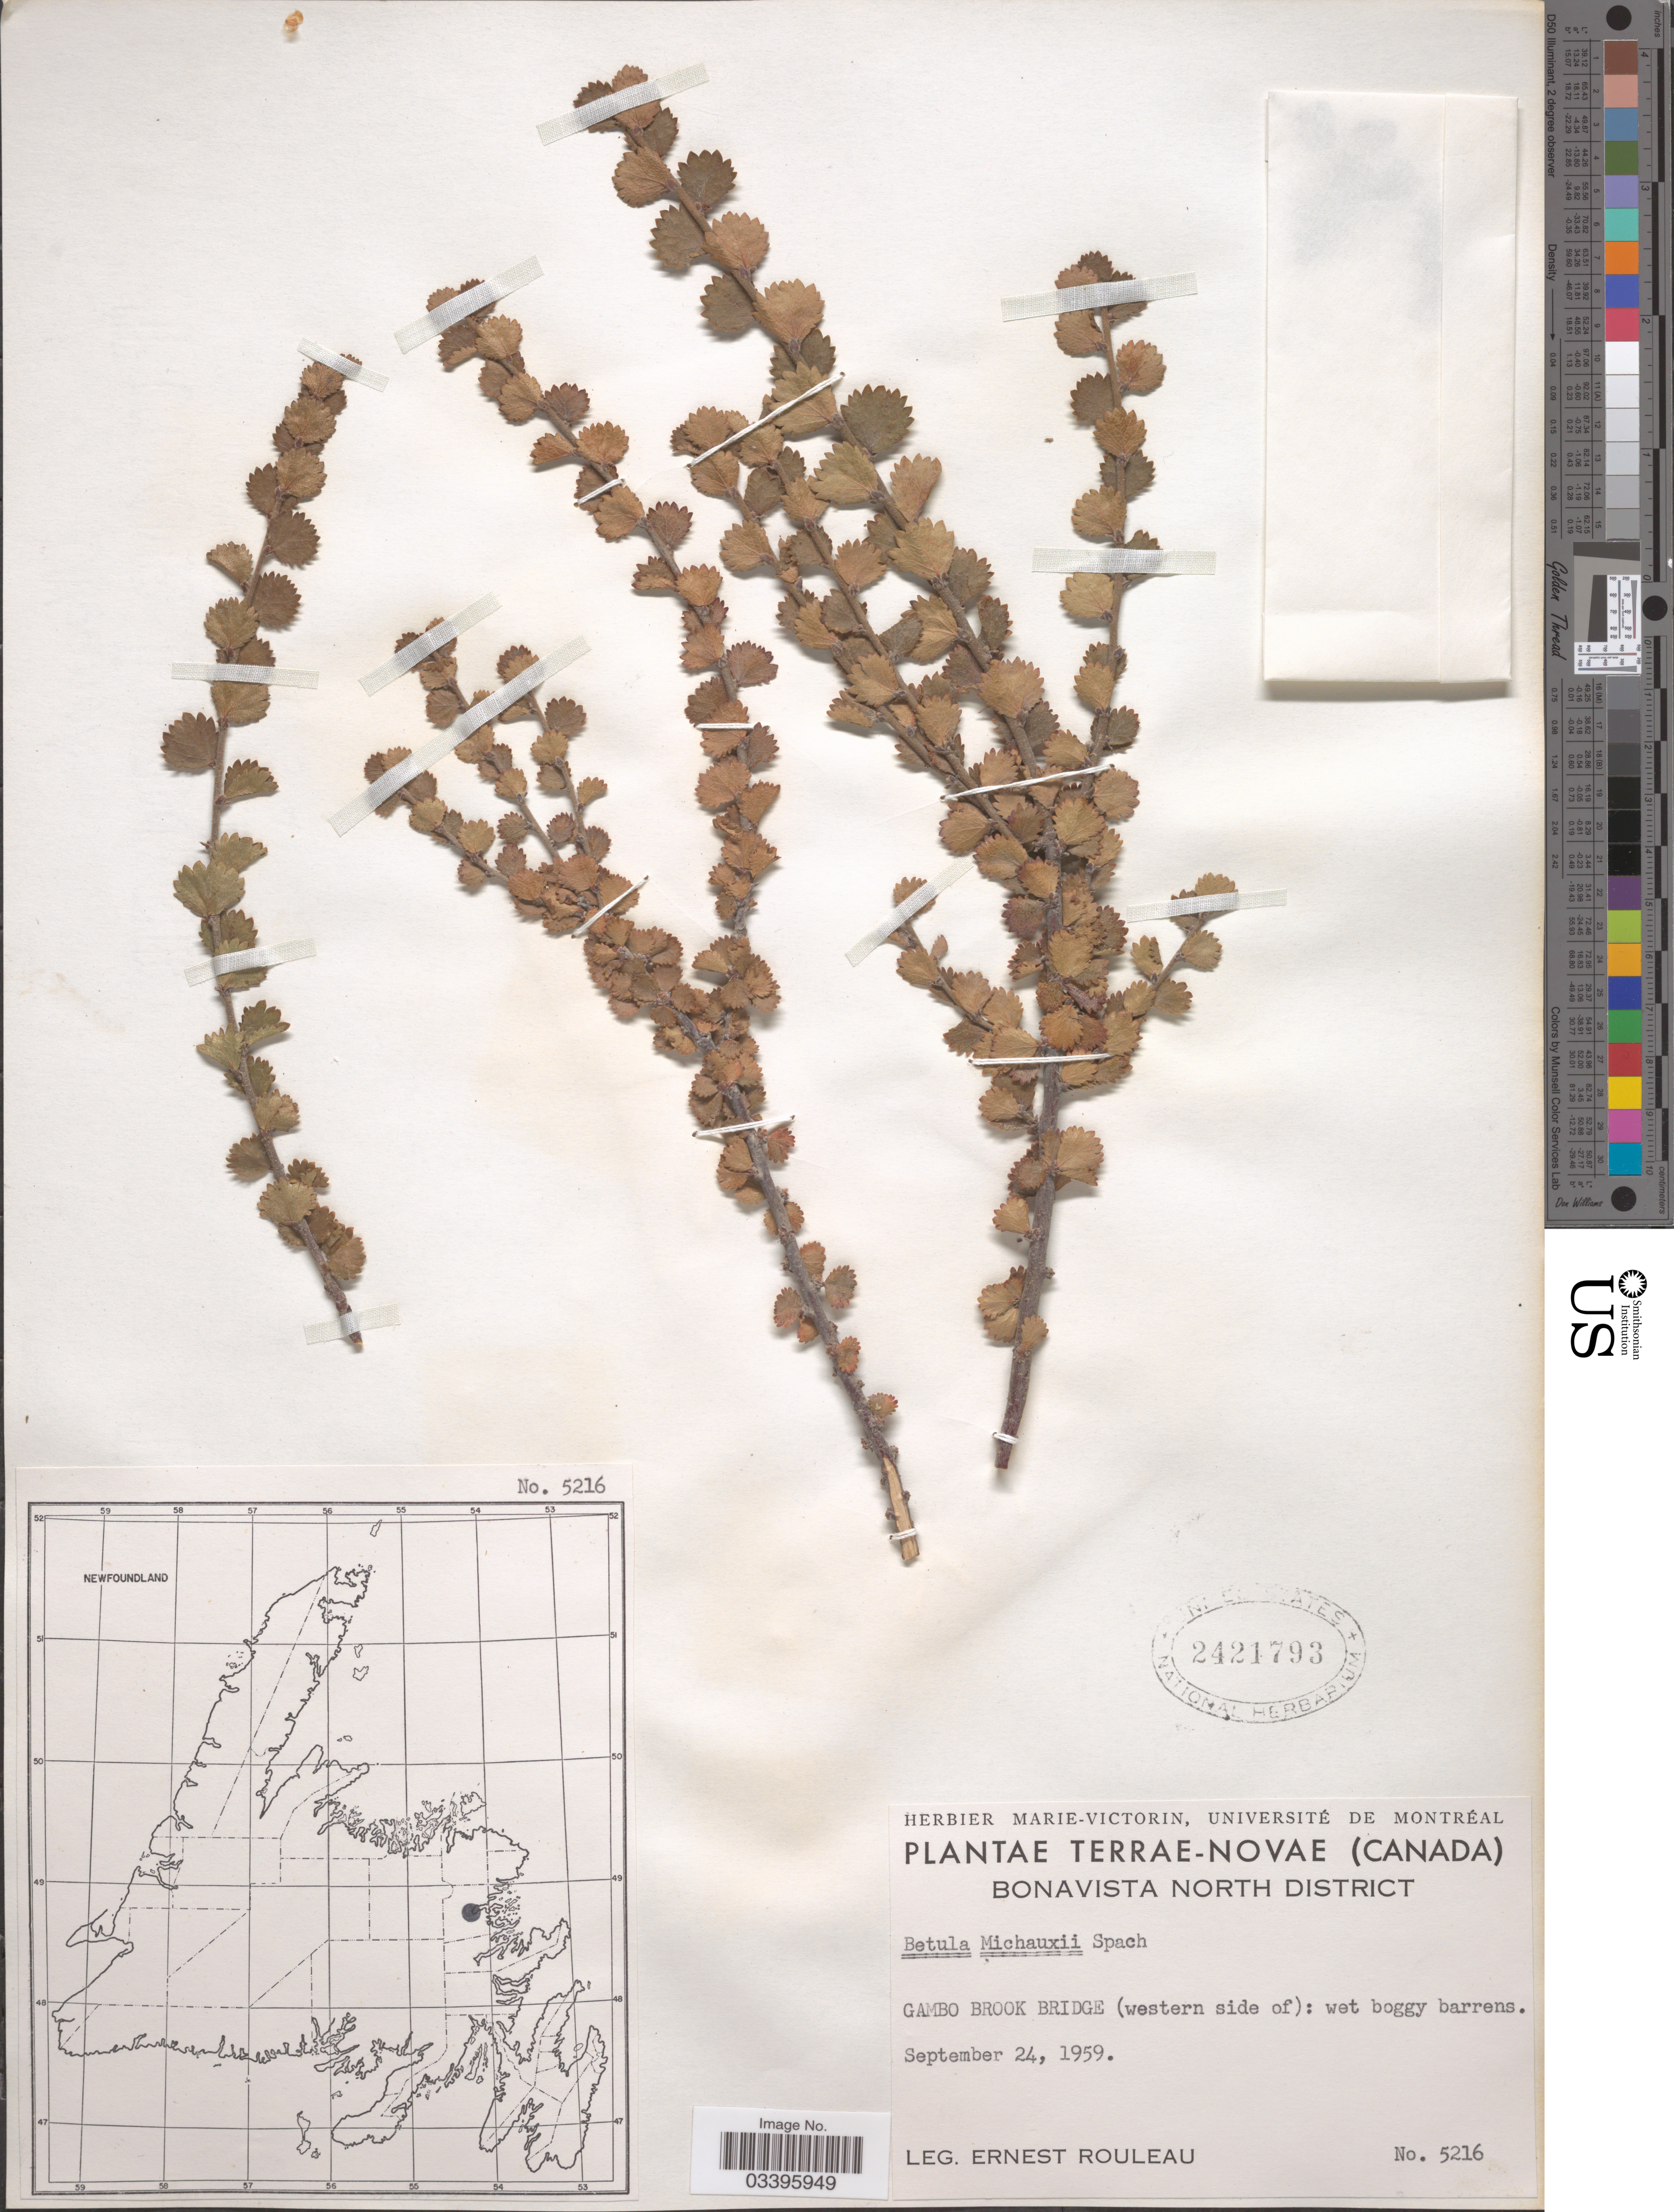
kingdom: Plantae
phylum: Tracheophyta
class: Magnoliopsida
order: Fagales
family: Betulaceae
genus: Betula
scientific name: Betula michauxii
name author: Spach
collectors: J. Rouleau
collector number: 5216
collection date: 1959-09-24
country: Canada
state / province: Newfoundland and Labrador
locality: Terrae-Novae. Bonavista North District. Gambo Brook Bridge (western side of): wet boggy barrens.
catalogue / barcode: US 2421793